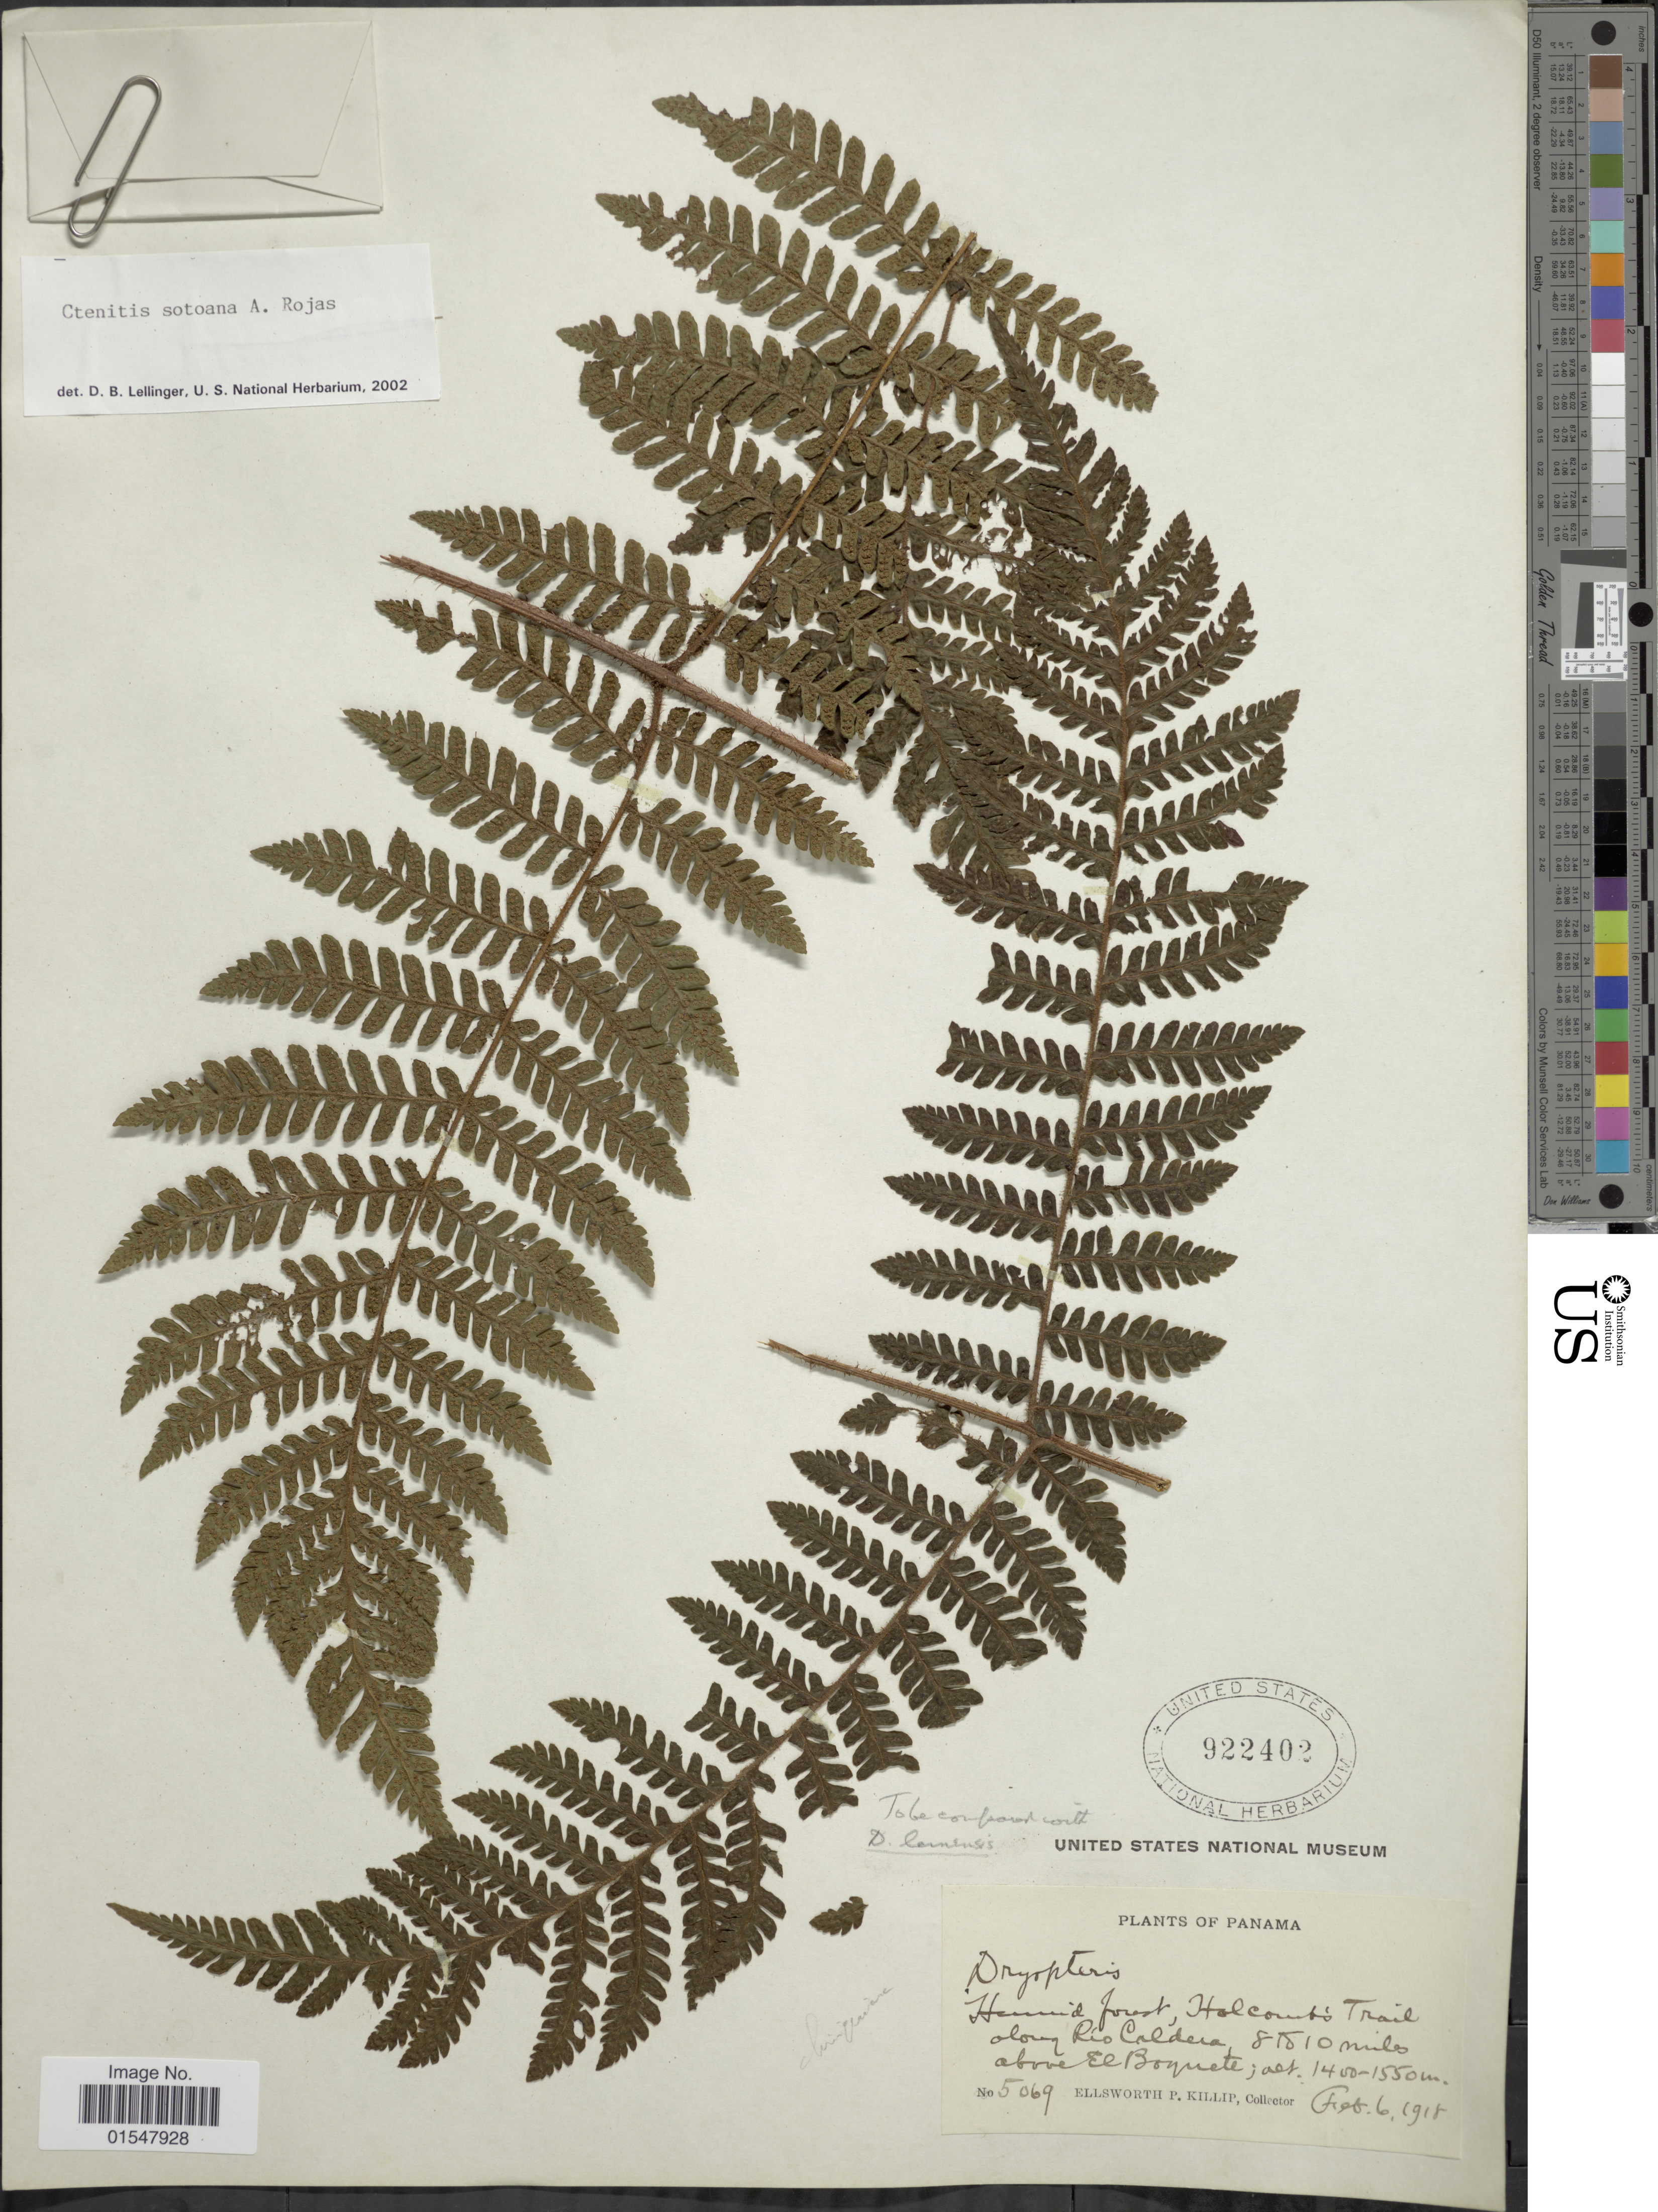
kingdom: Plantae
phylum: Tracheophyta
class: Polypodiopsida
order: Polypodiales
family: Dryopteridaceae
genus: Ctenitis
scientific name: Ctenitis sotoana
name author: A. Rojas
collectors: E. P. Killip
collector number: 5069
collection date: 1918-02-06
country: Panama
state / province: Chiriqui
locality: Holcomb's Trail, along Rio Caldera, 8 to10 miles above El Boguete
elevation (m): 1400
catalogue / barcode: US 922402